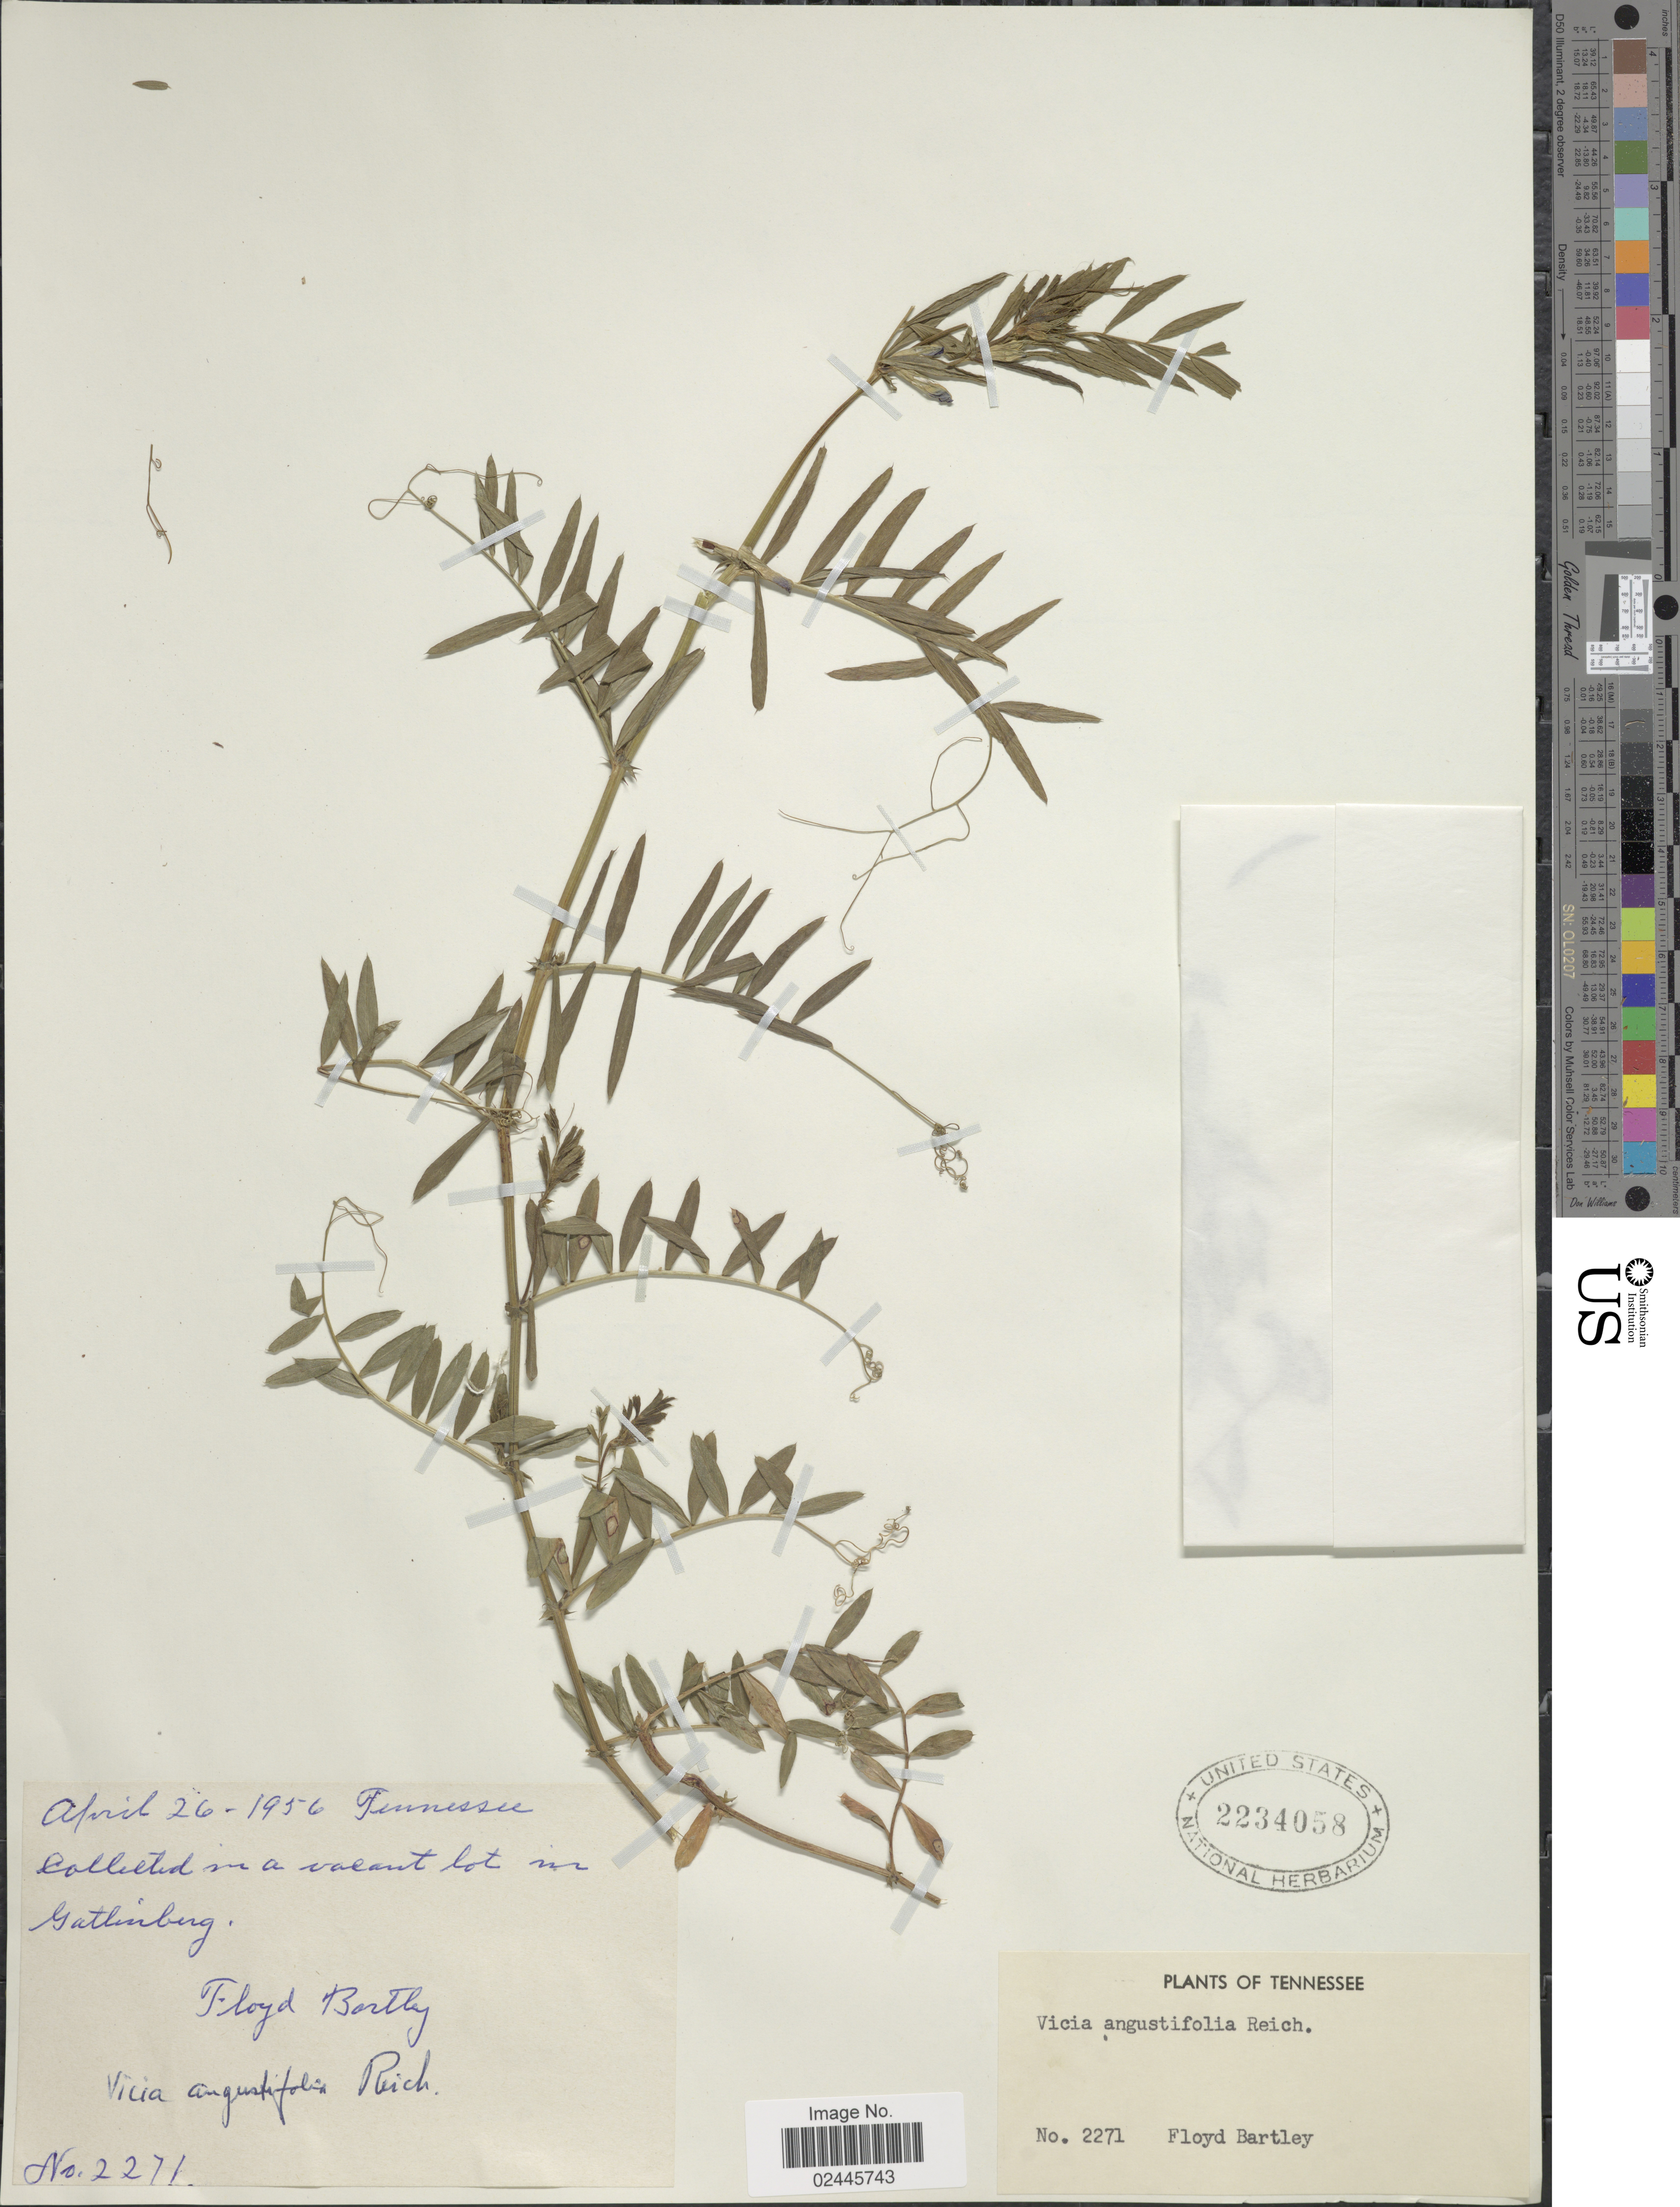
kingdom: Plantae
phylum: Tracheophyta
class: Magnoliopsida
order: Fabales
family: Fabaceae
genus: Vicia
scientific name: Vicia angustifolia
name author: L.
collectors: F. Bartley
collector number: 2271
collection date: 1956-04-26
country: United States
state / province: Tennessee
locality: In a vacant lot in Gatlinberg.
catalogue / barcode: US 2234058